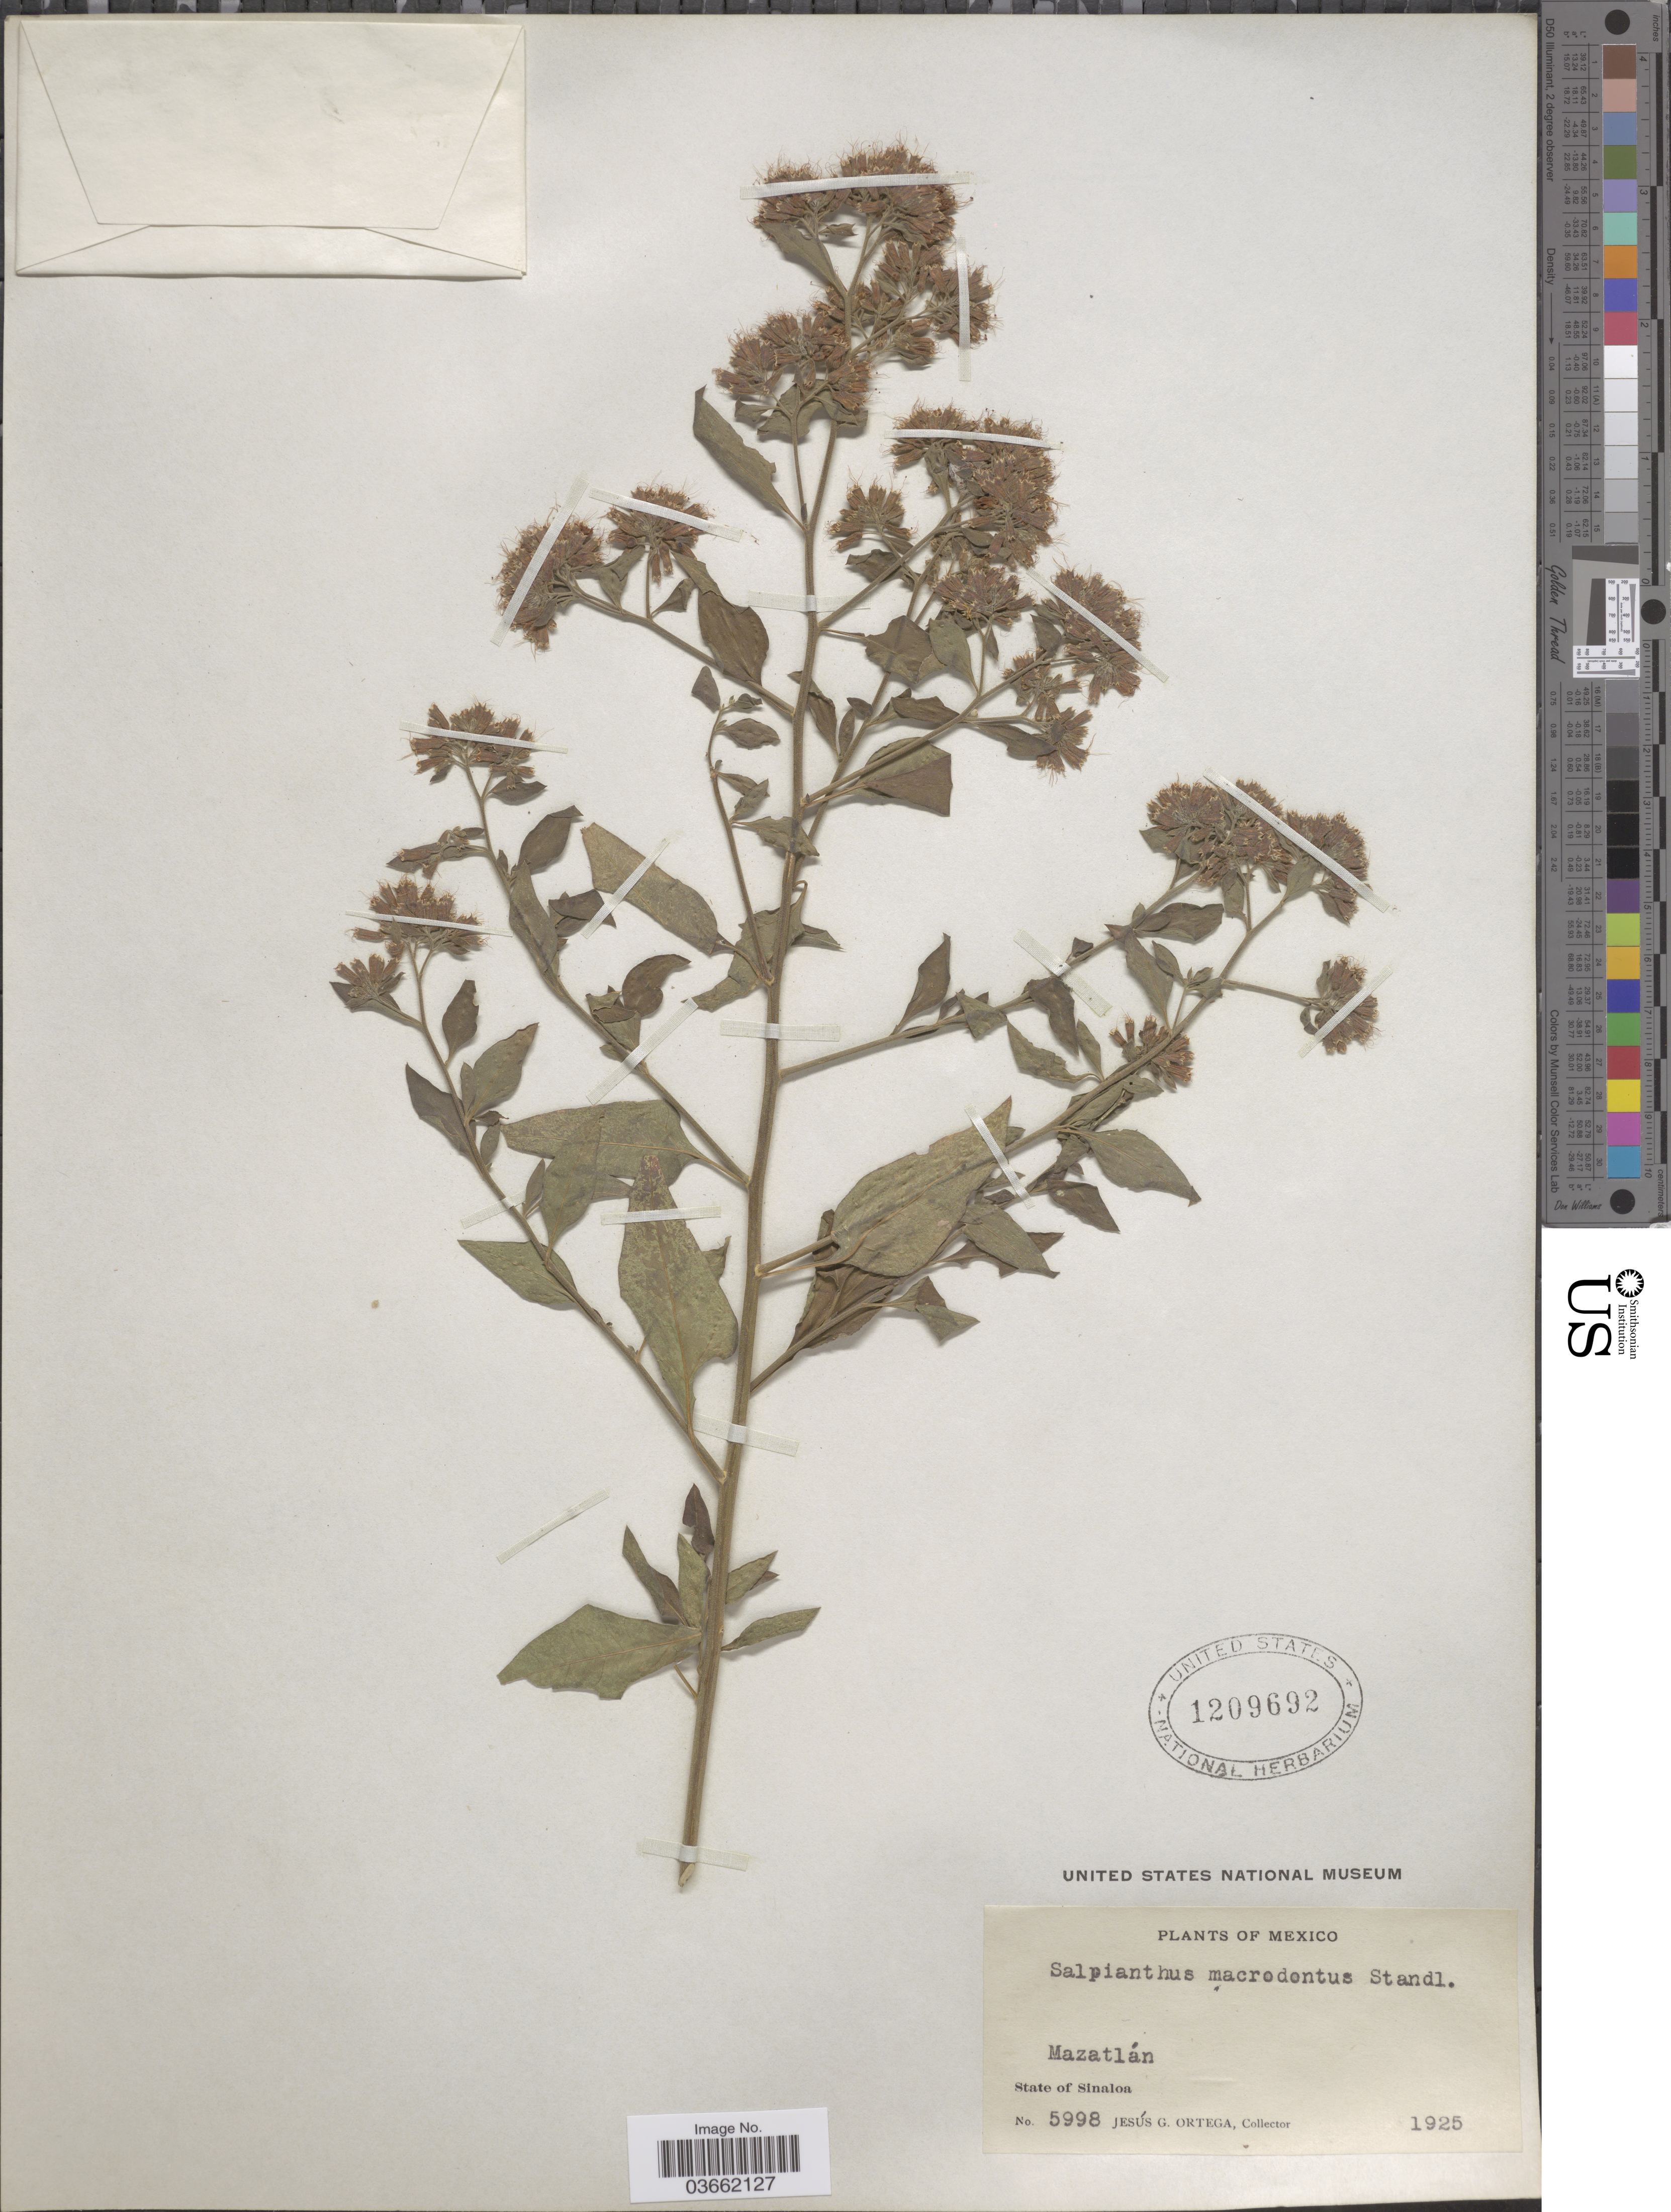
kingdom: Plantae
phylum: Tracheophyta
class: Magnoliopsida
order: Caryophyllales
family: Nyctaginaceae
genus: Salpianthus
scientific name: Salpianthus macrodontus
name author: Standl.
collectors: J. Ortega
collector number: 5998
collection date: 1925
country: Mexico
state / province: Sinaloa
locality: Mazatlán.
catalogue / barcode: US 1209692